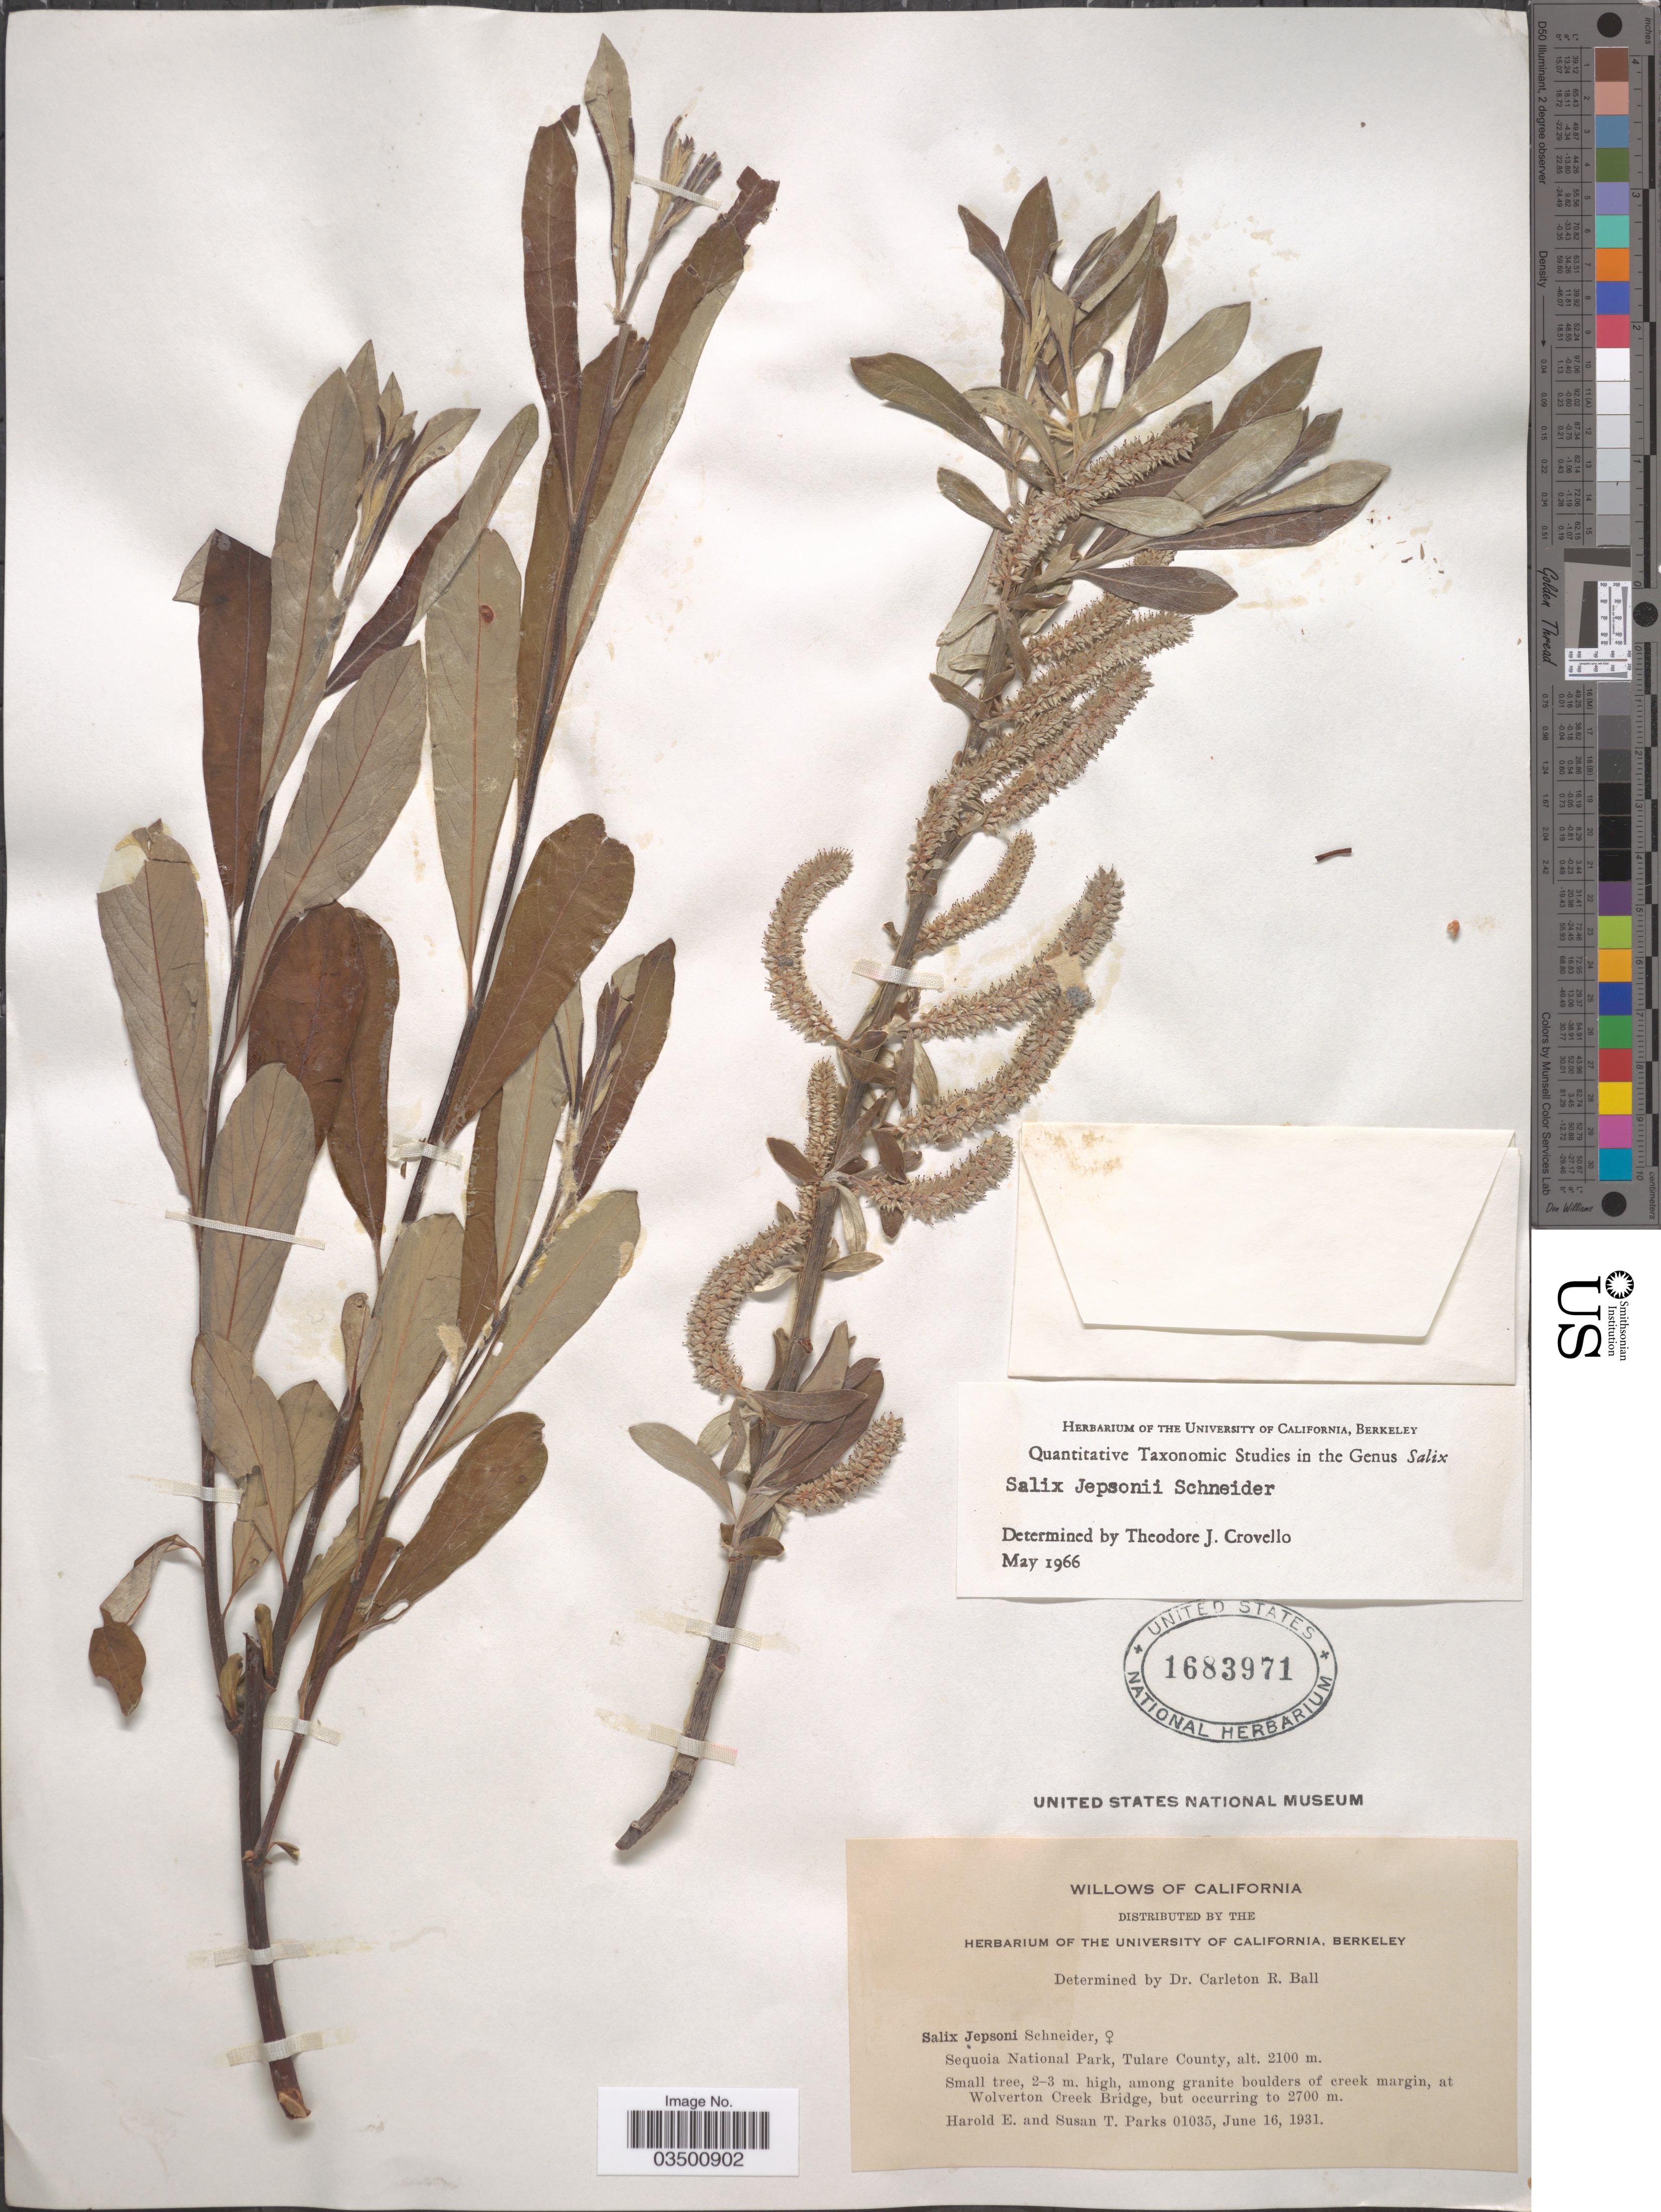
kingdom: Plantae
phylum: Tracheophyta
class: Magnoliopsida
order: Malpighiales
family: Salicaceae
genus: Salix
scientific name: Salix jepsonii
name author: C.K. Schneid.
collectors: H. E. Parks & S. Parks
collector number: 01035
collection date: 1931-06-16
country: United States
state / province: California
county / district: Tulare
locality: Sequoia National Park, Tulare County. Among granite boulders of creek margin, at Wolverton Creek Bridge.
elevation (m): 2100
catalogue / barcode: US 1683971